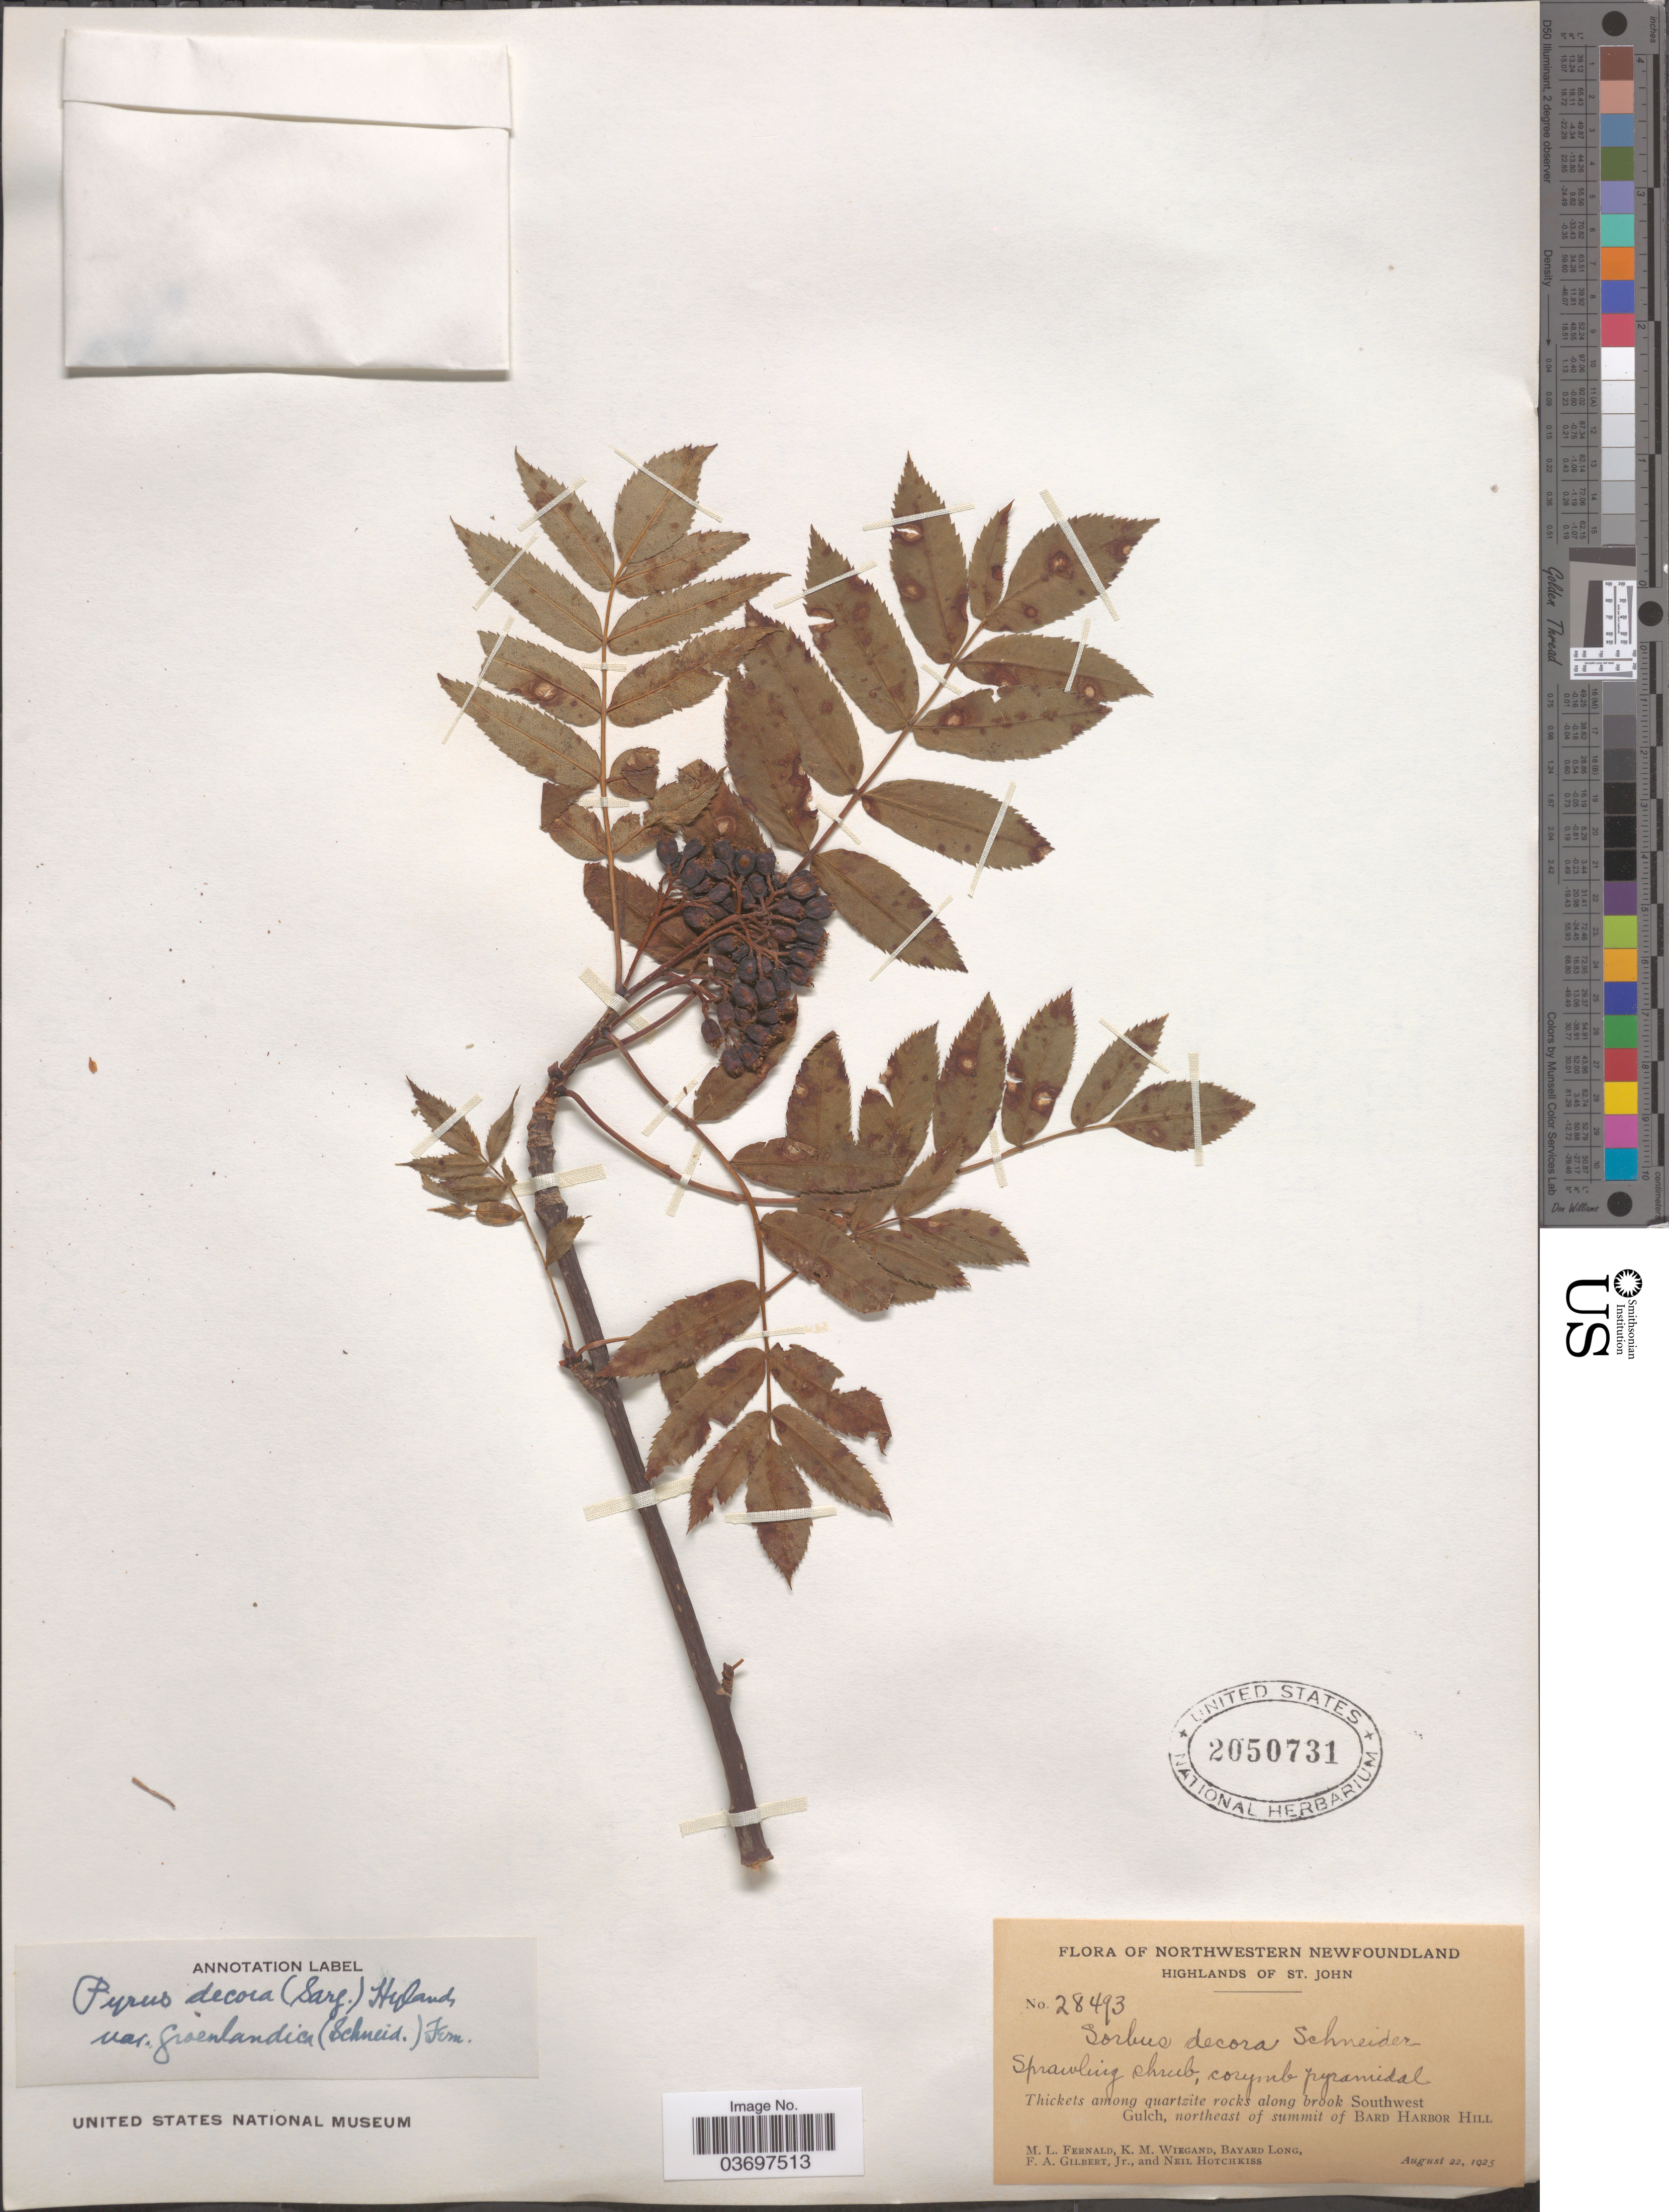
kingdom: Plantae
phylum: Tracheophyta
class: Magnoliopsida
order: Rosales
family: Rosaceae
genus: Sorbus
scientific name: Sorbus decora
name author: (Sarg.) C.K. Schneid.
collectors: M. L. Fernald, K. M. Wiegand, B. Long, F. A. Gilbert & N. Hotchkiss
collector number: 28493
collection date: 1925-08-22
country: Canada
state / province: Newfoundland and Labrador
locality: Northwestern Newfoundland. Highlands of St. John. Along brook Southwest Gulch, northeast of summit of Bard Harbor Hill.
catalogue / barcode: US 2050731